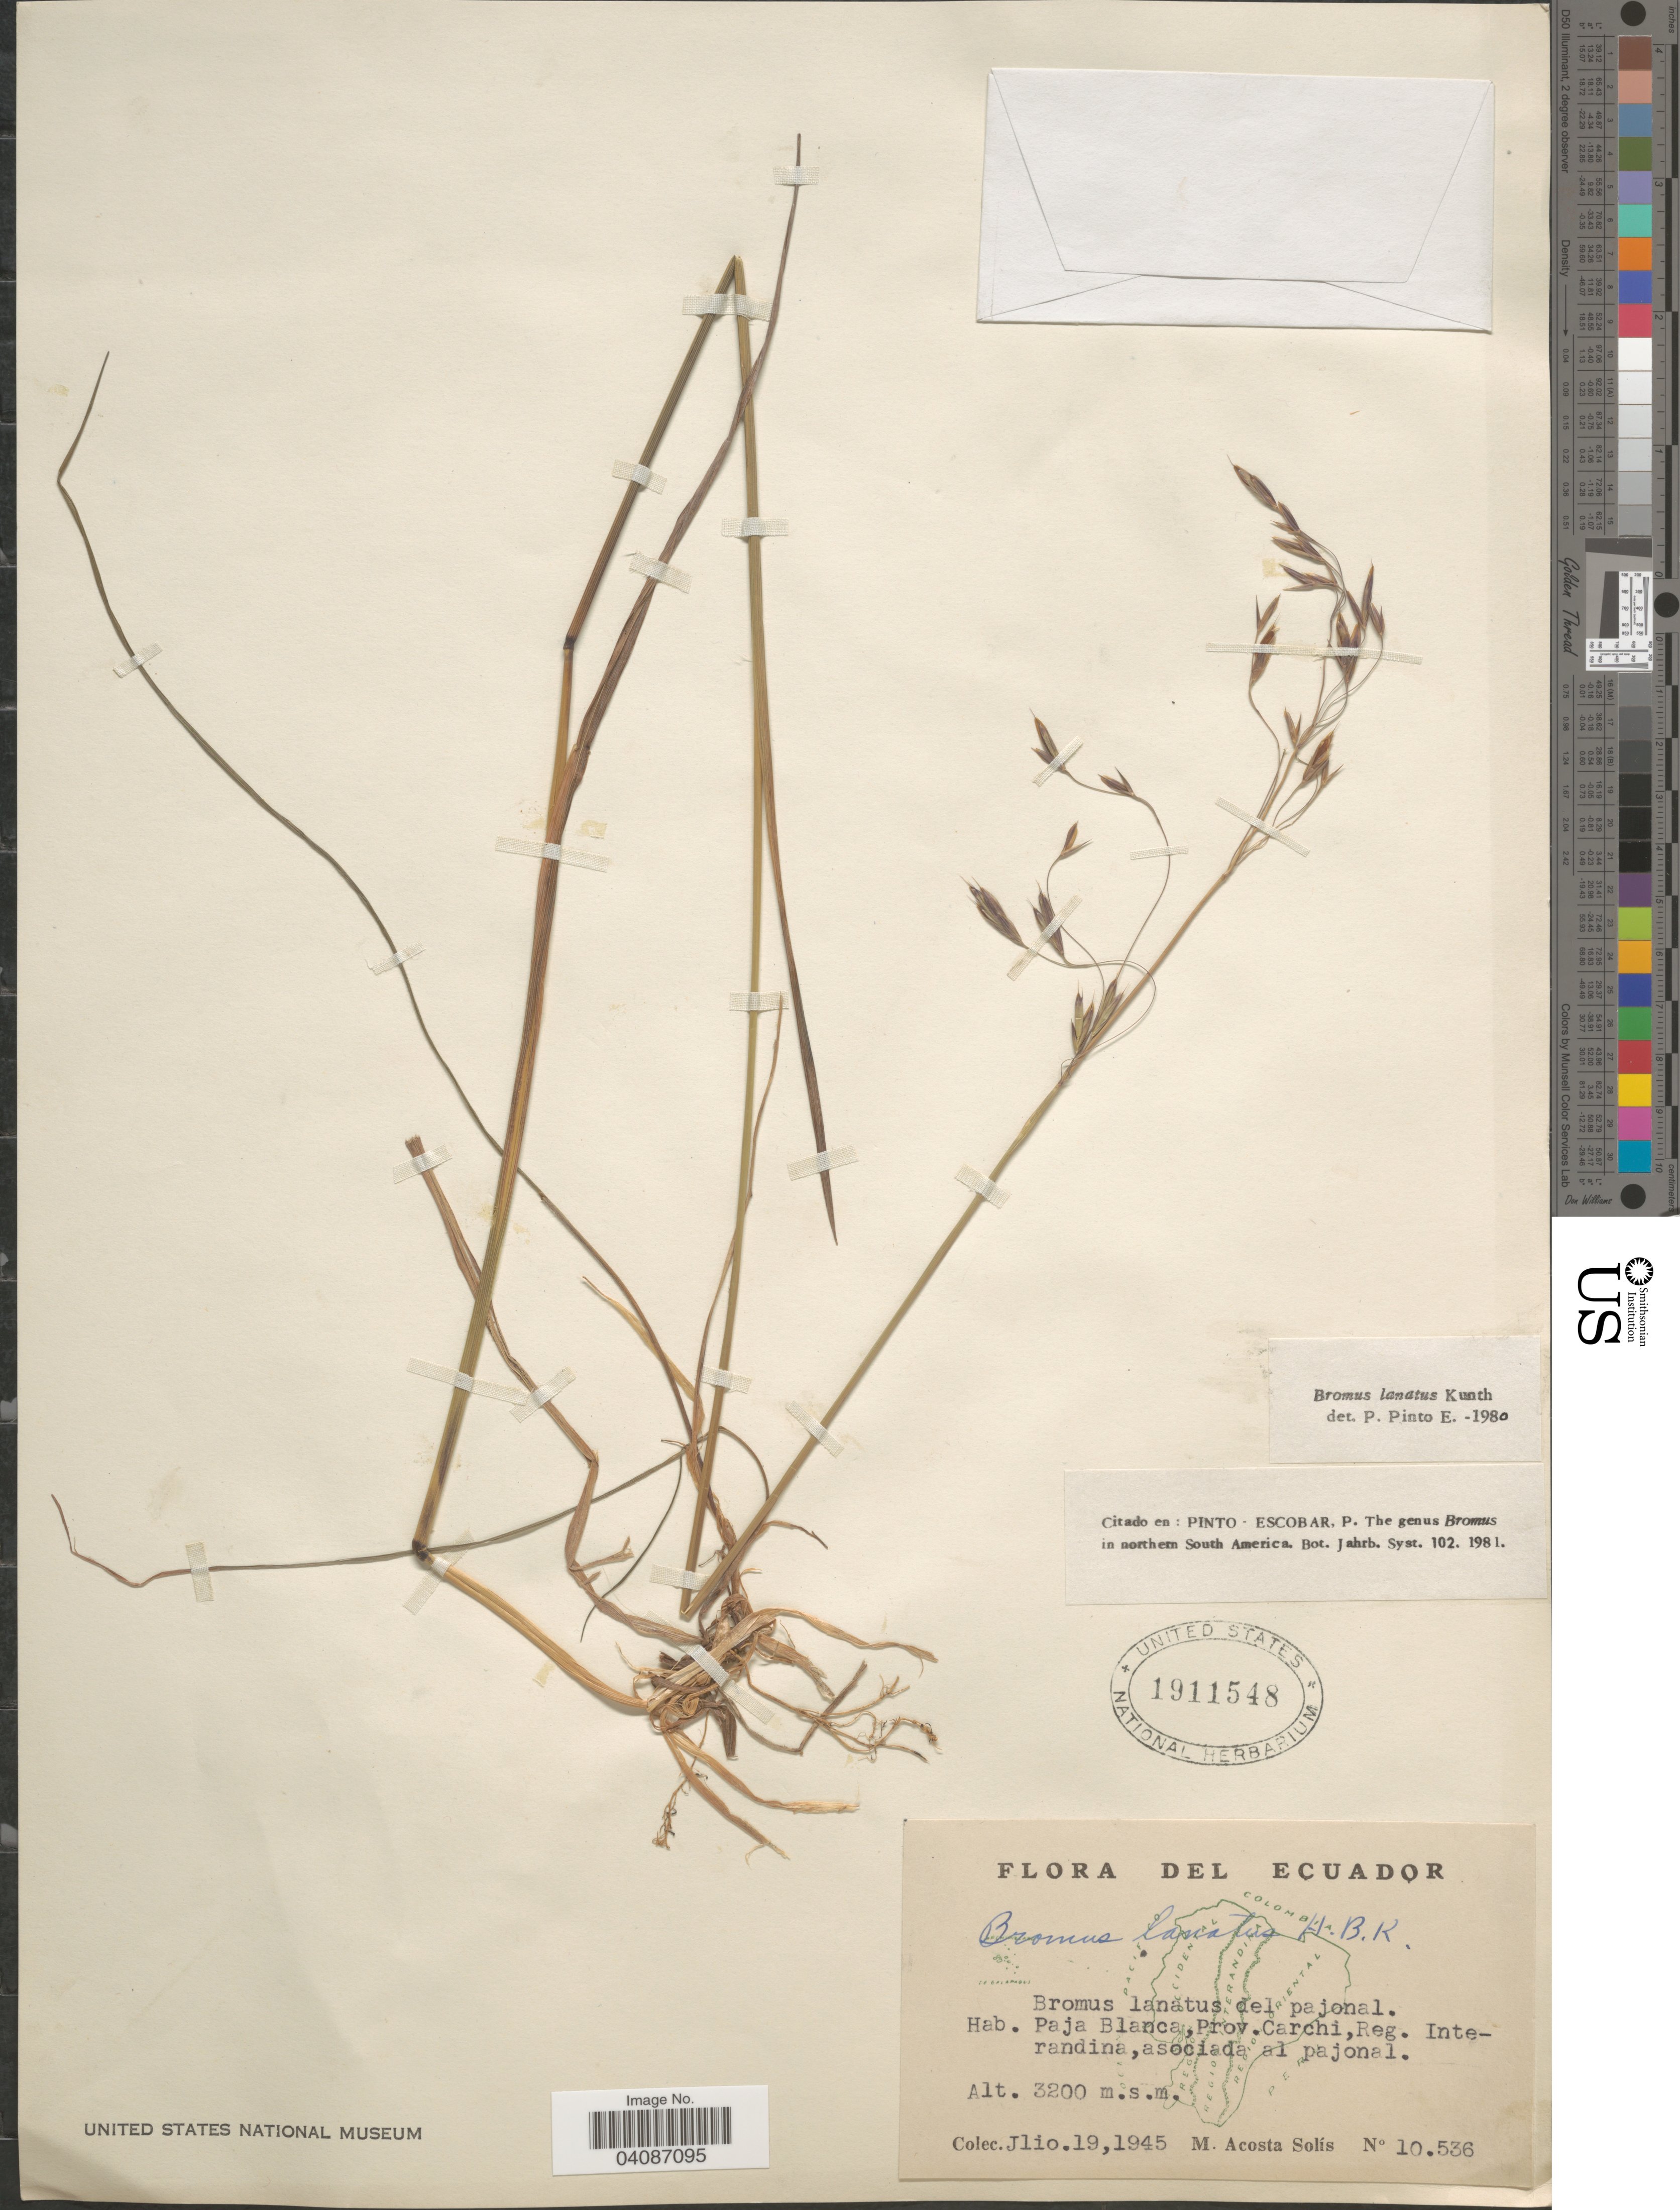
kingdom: Plantae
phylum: Tracheophyta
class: Liliopsida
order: Poales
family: Poaceae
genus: Bromus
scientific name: Bromus lanatus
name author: Kunth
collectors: M. Acosta Solis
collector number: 10536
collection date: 1945-07-19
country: Ecuador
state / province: Carchi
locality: Paja Blanca,Reg. Interandina.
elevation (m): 3200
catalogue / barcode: US 1911548